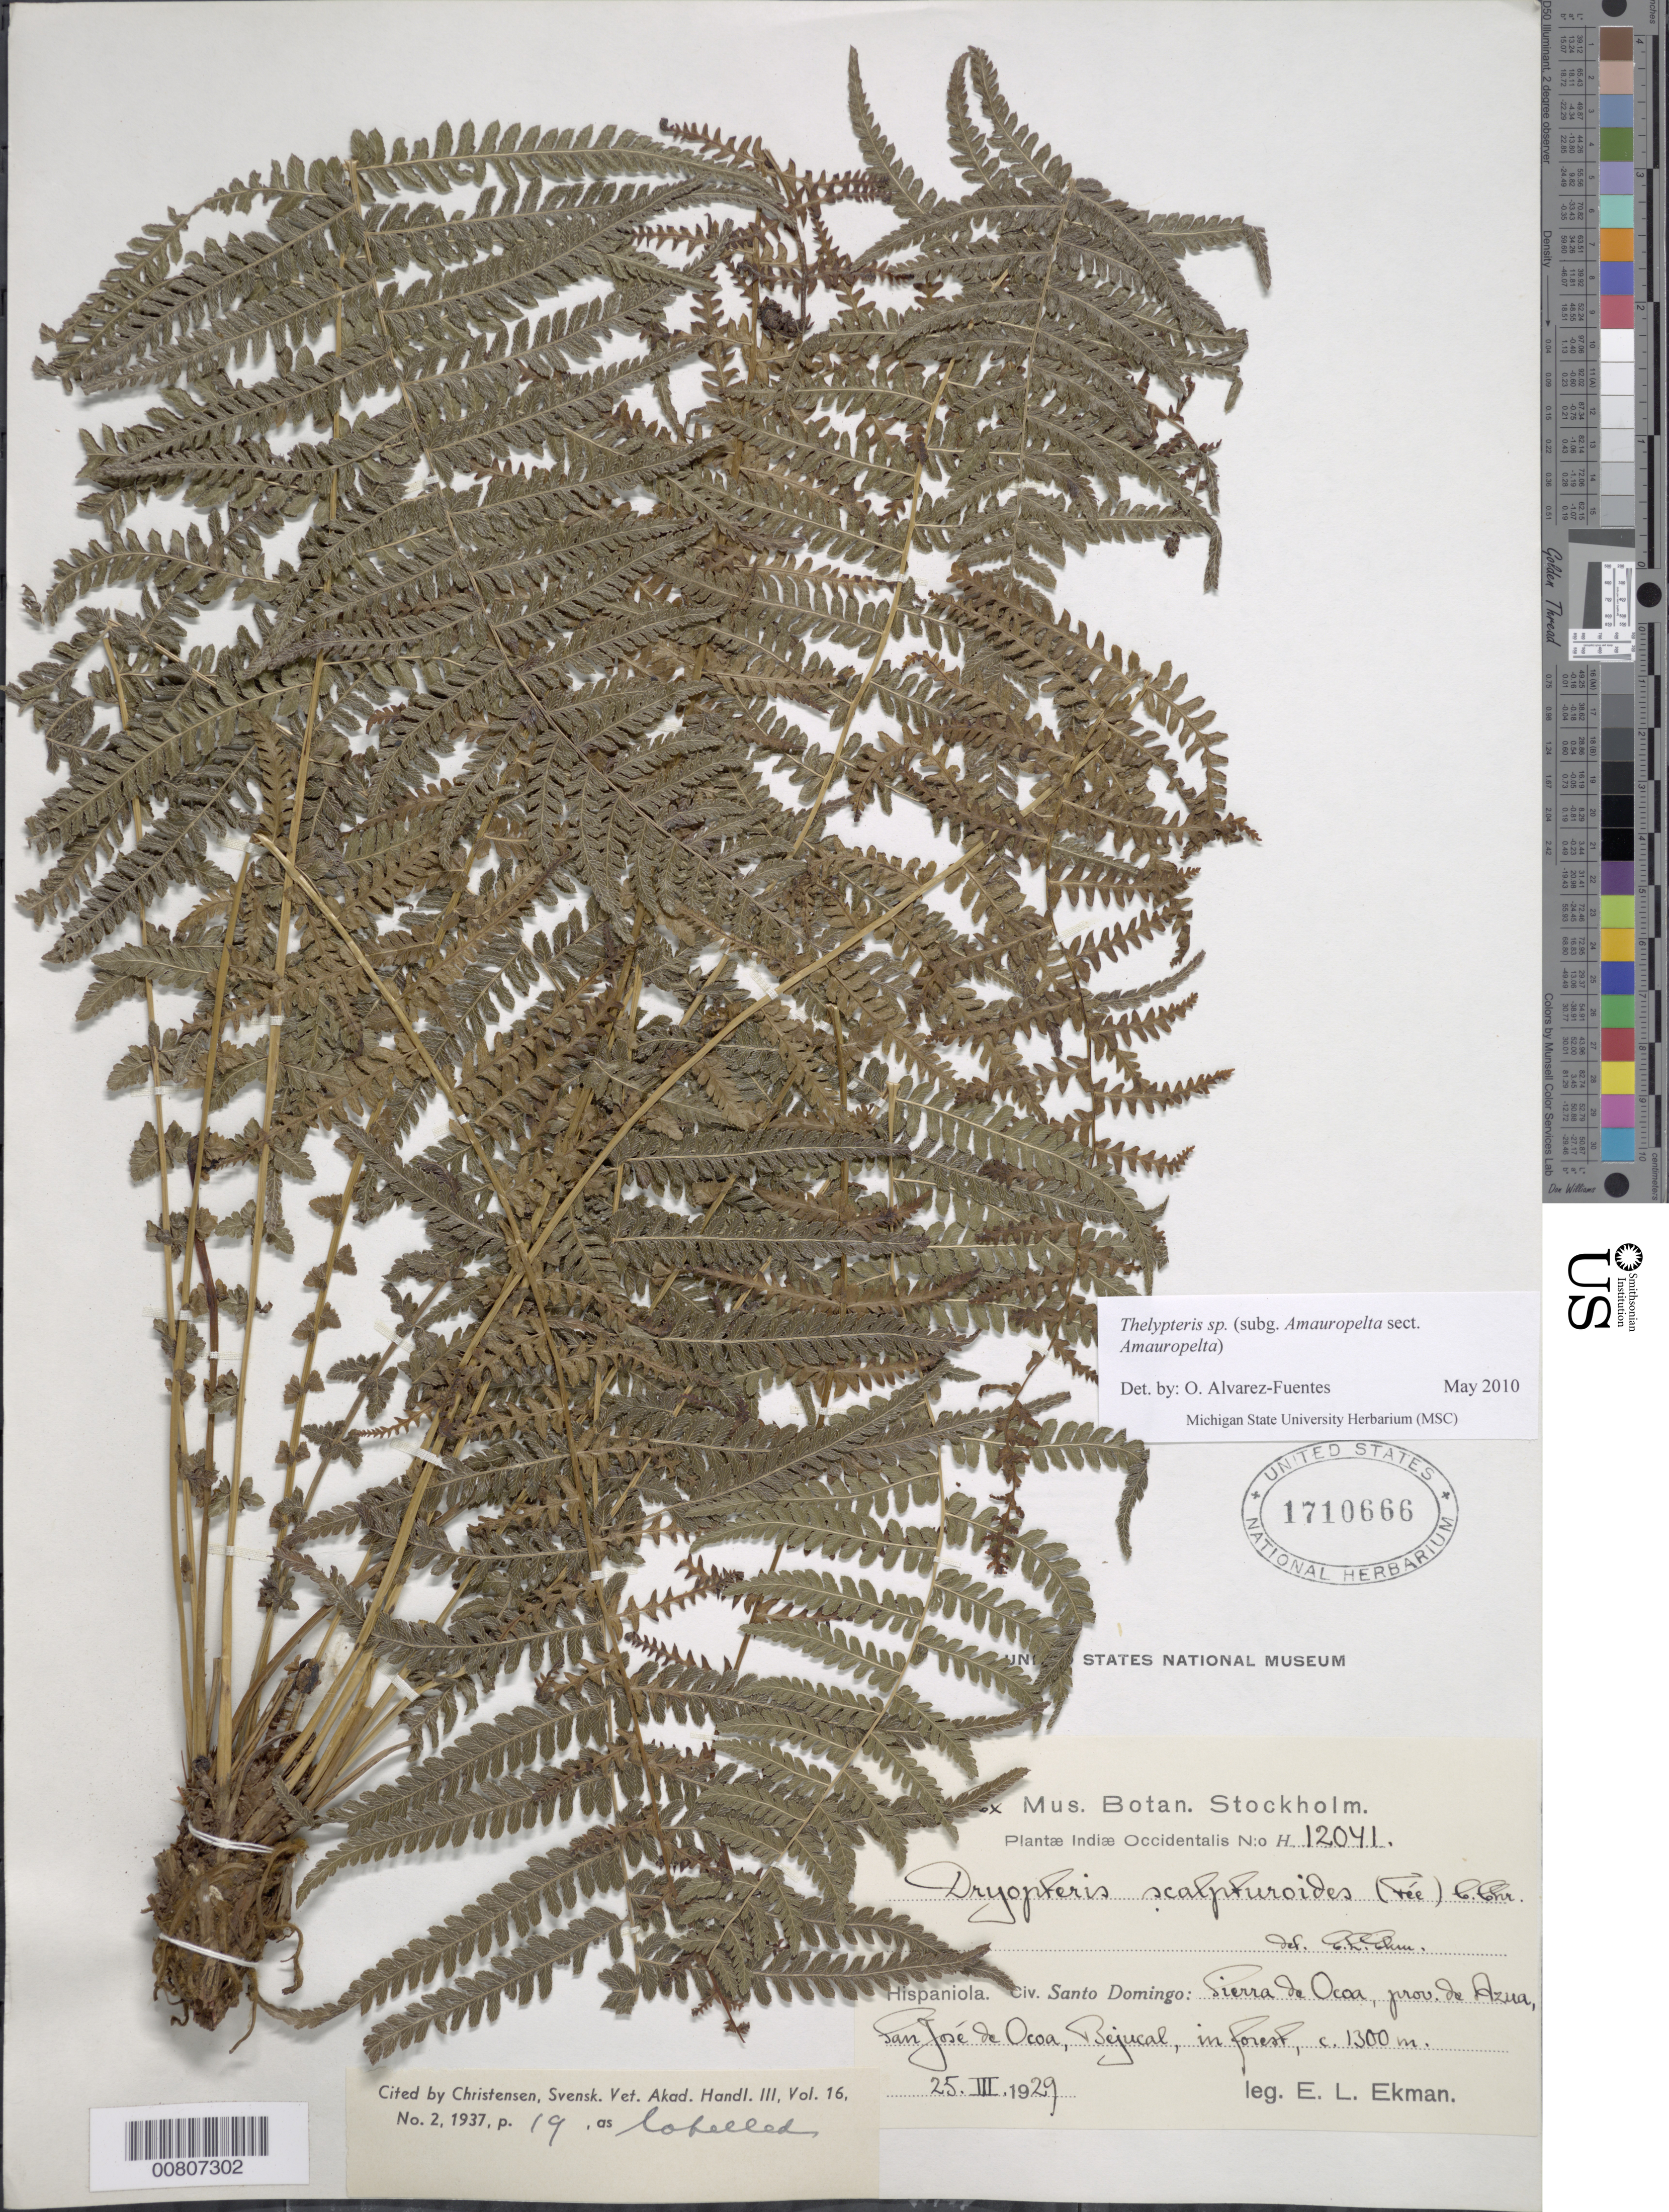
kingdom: Plantae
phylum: Tracheophyta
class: Polypodiopsida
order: Polypodiales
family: Thelypteridaceae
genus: Amauropelta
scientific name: Amauropelta sp.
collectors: E. L. Ekman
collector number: H 12041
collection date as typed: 25 Mar 1929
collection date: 1929-03-25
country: Dominican Republic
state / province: Azua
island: Hispaniola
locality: Sierra de Ocoa, San José de Ocoa, Bejucal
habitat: Forest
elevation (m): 1300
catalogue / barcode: US 1710666